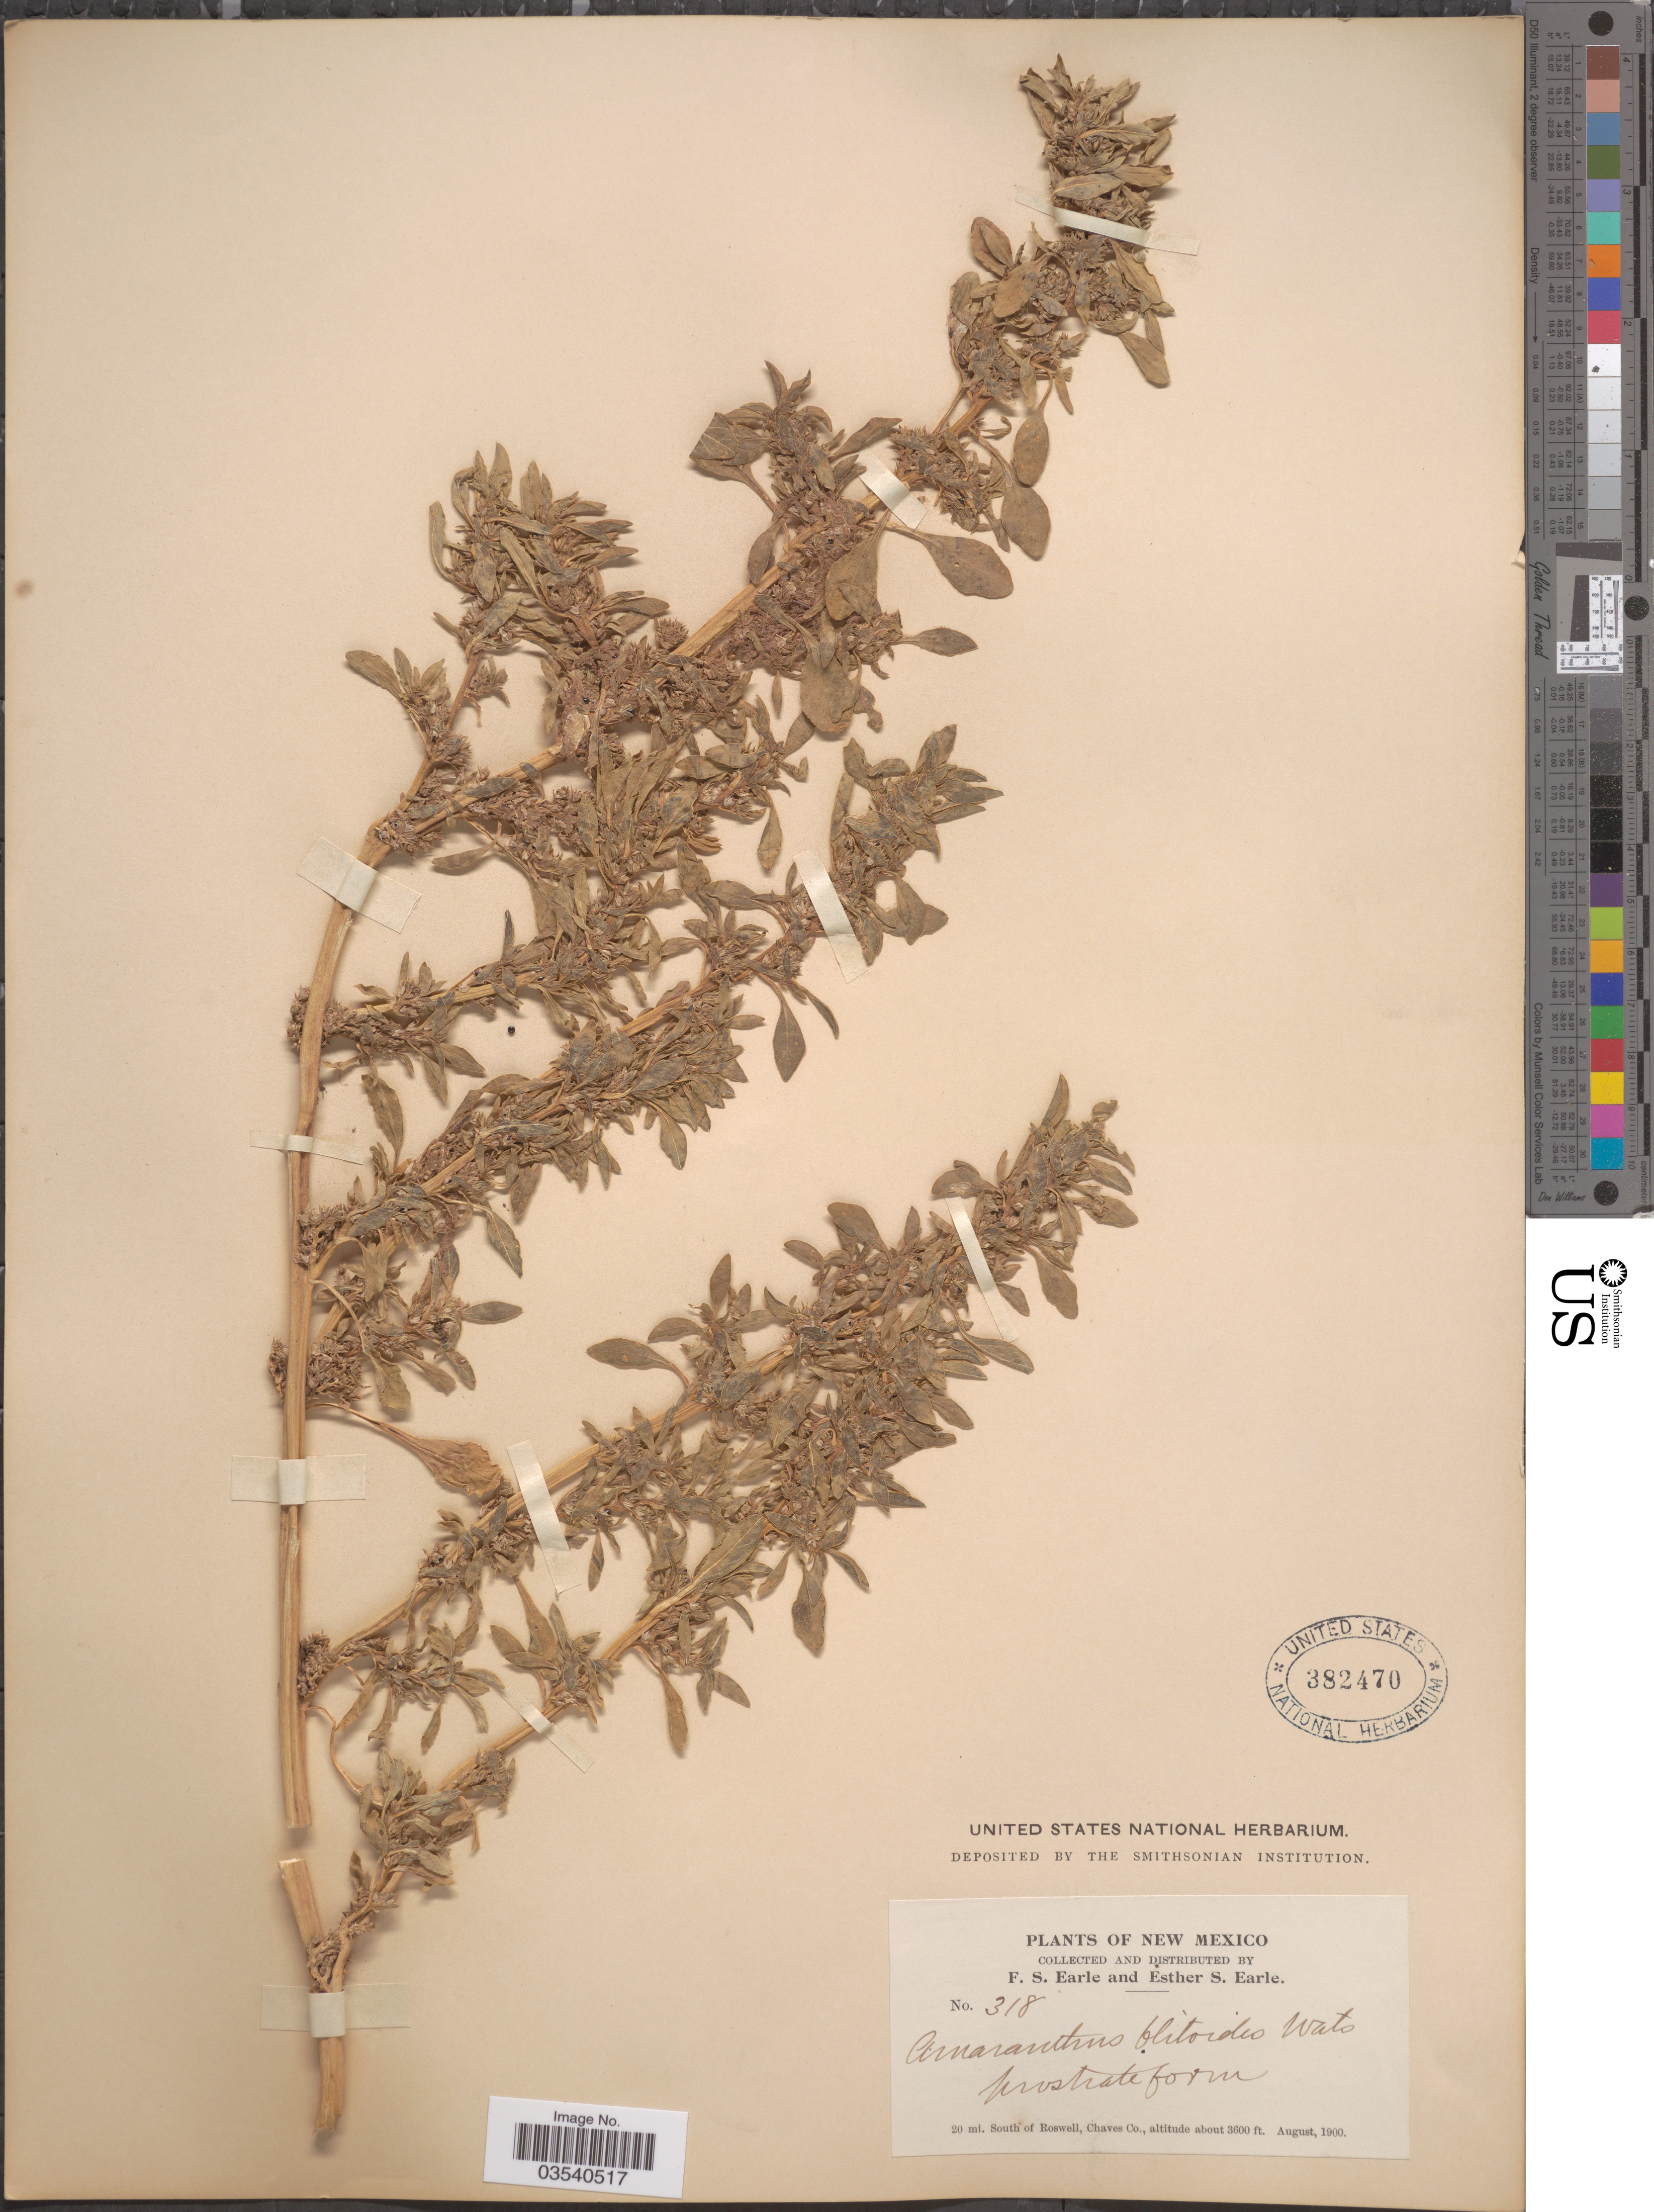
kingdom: Plantae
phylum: Tracheophyta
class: Magnoliopsida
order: Caryophyllales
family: Amaranthaceae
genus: Amaranthus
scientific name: Amaranthus graecizans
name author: L.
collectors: F. S. Earle & E. S. Earle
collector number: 318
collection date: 1900-08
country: United States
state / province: New Mexico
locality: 20 mi. South of Roswell, Chaves Co.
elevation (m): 1097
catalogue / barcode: US 382470